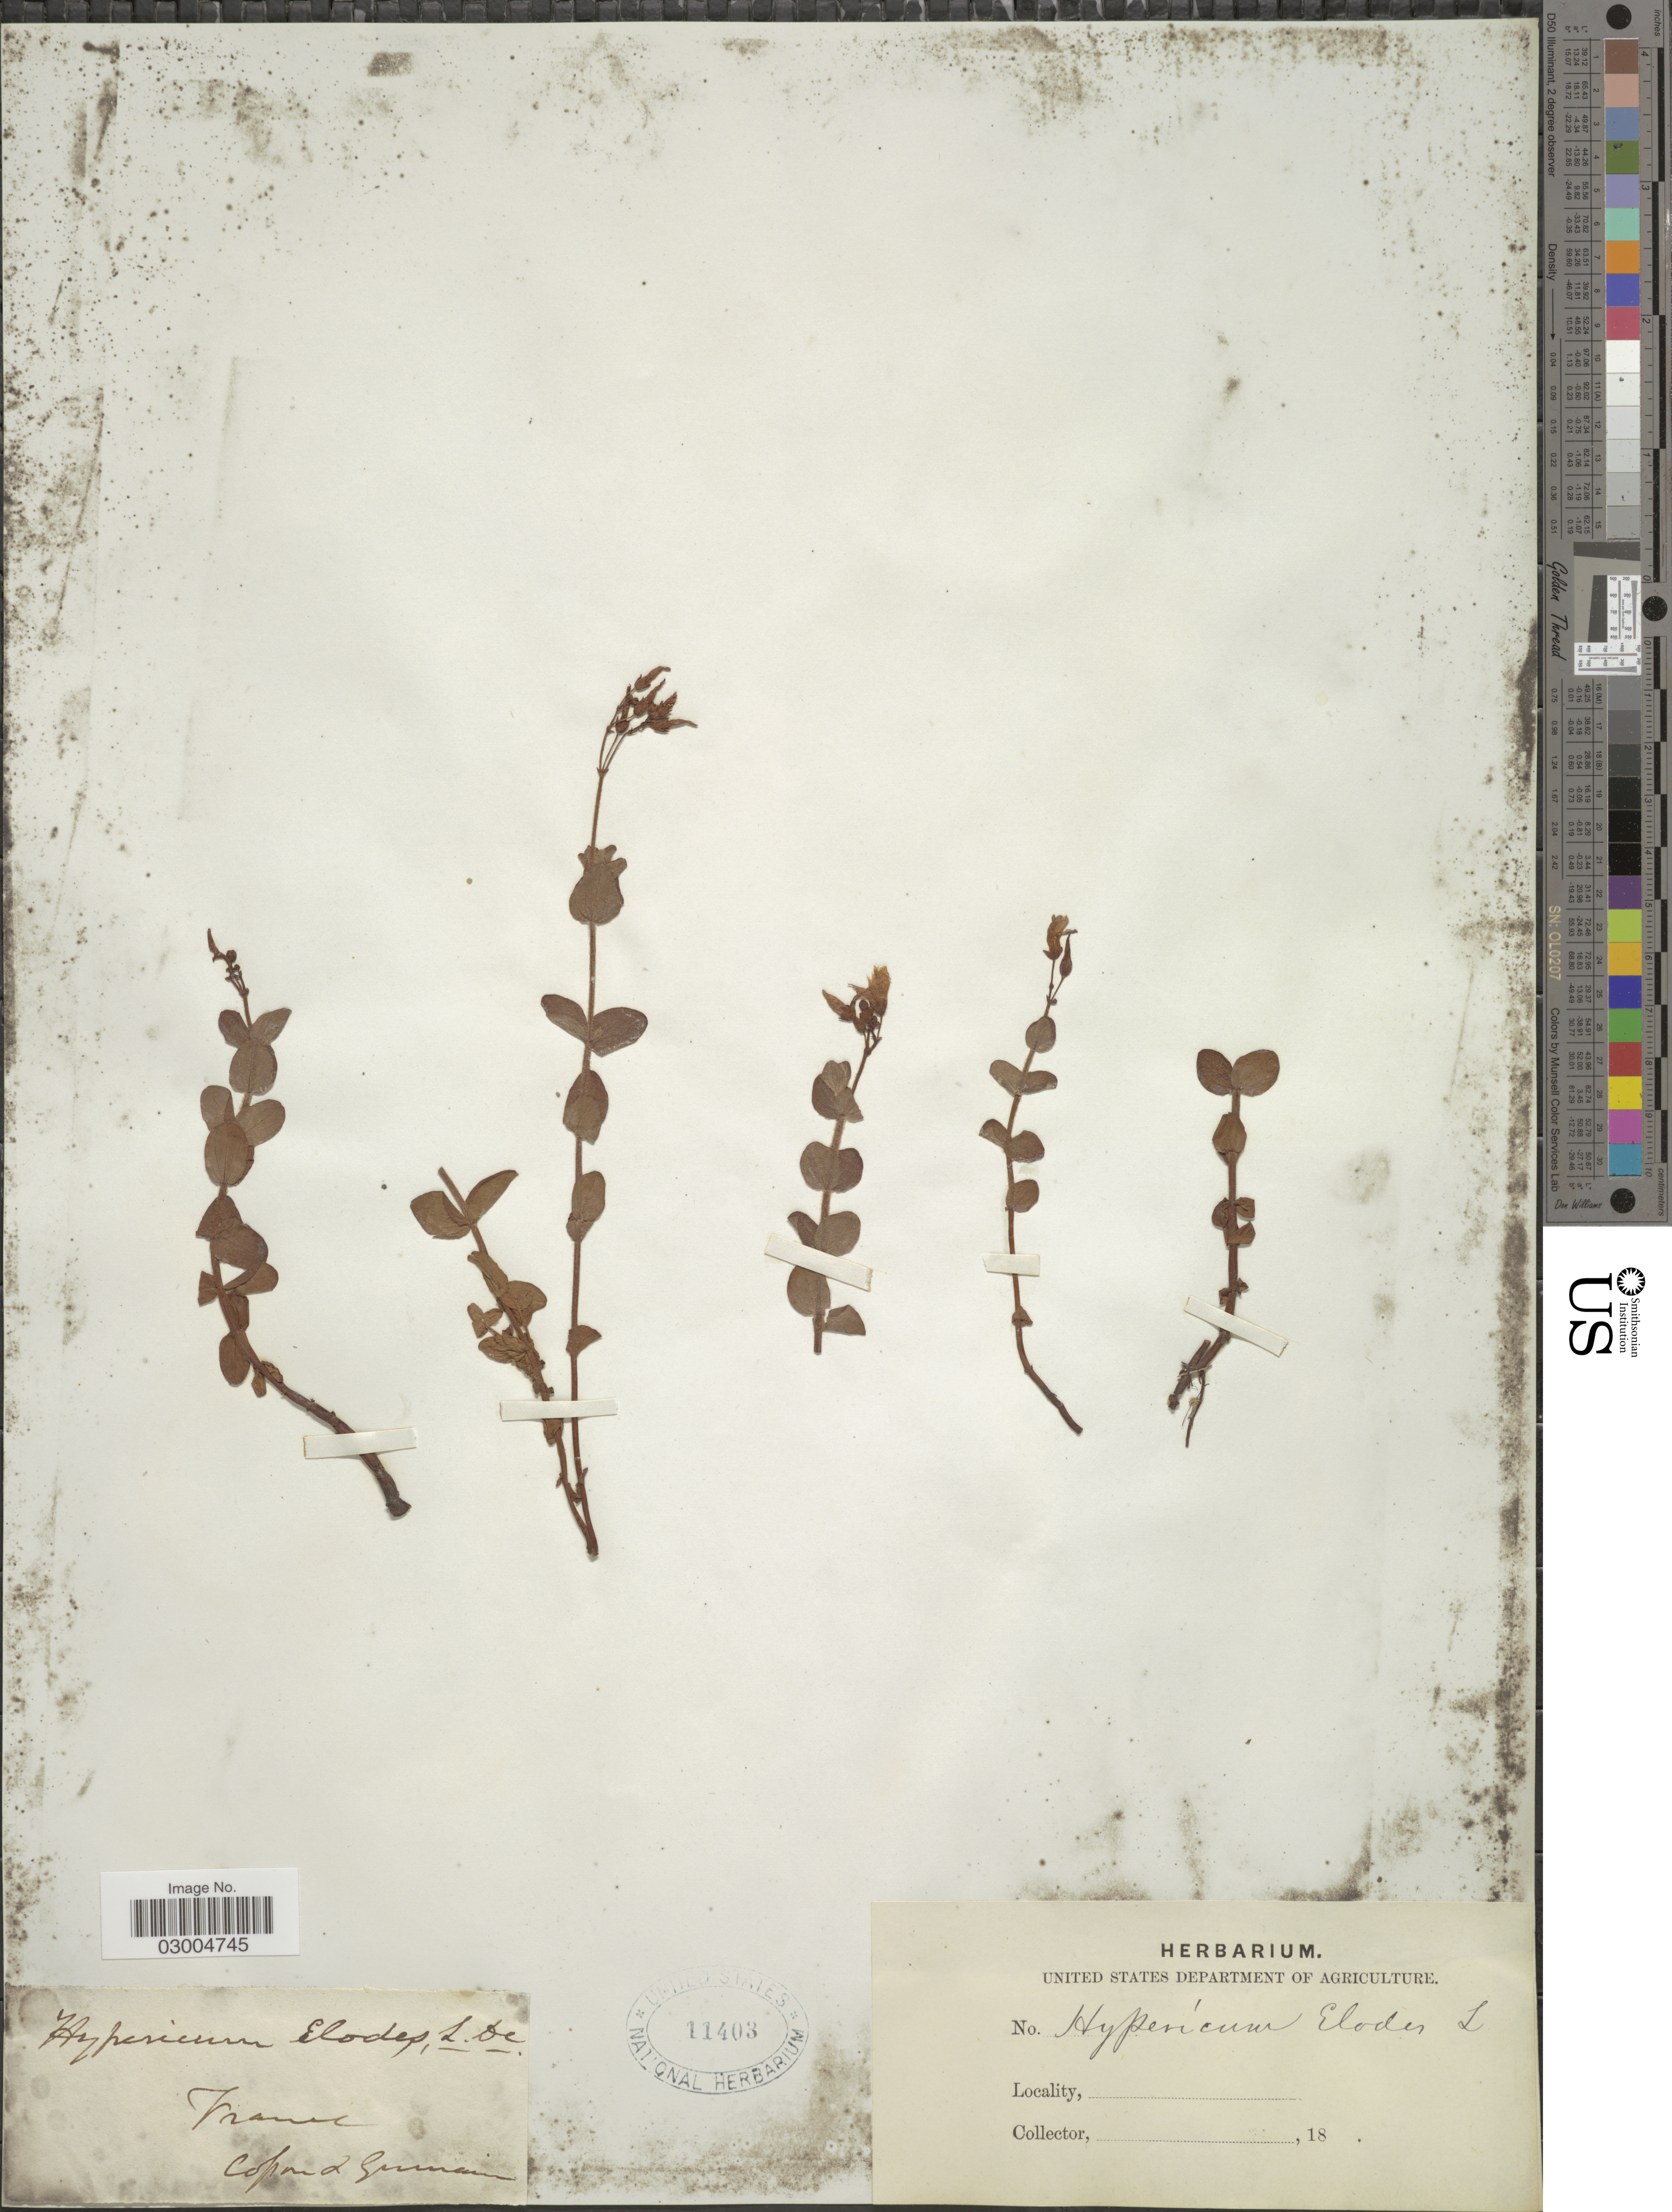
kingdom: Plantae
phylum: Tracheophyta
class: Magnoliopsida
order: Malpighiales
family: Hypericaceae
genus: Hypericum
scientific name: Hypericum elodes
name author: L.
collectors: Collector illegible & -. Germain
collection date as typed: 18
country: France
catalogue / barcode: US 11403